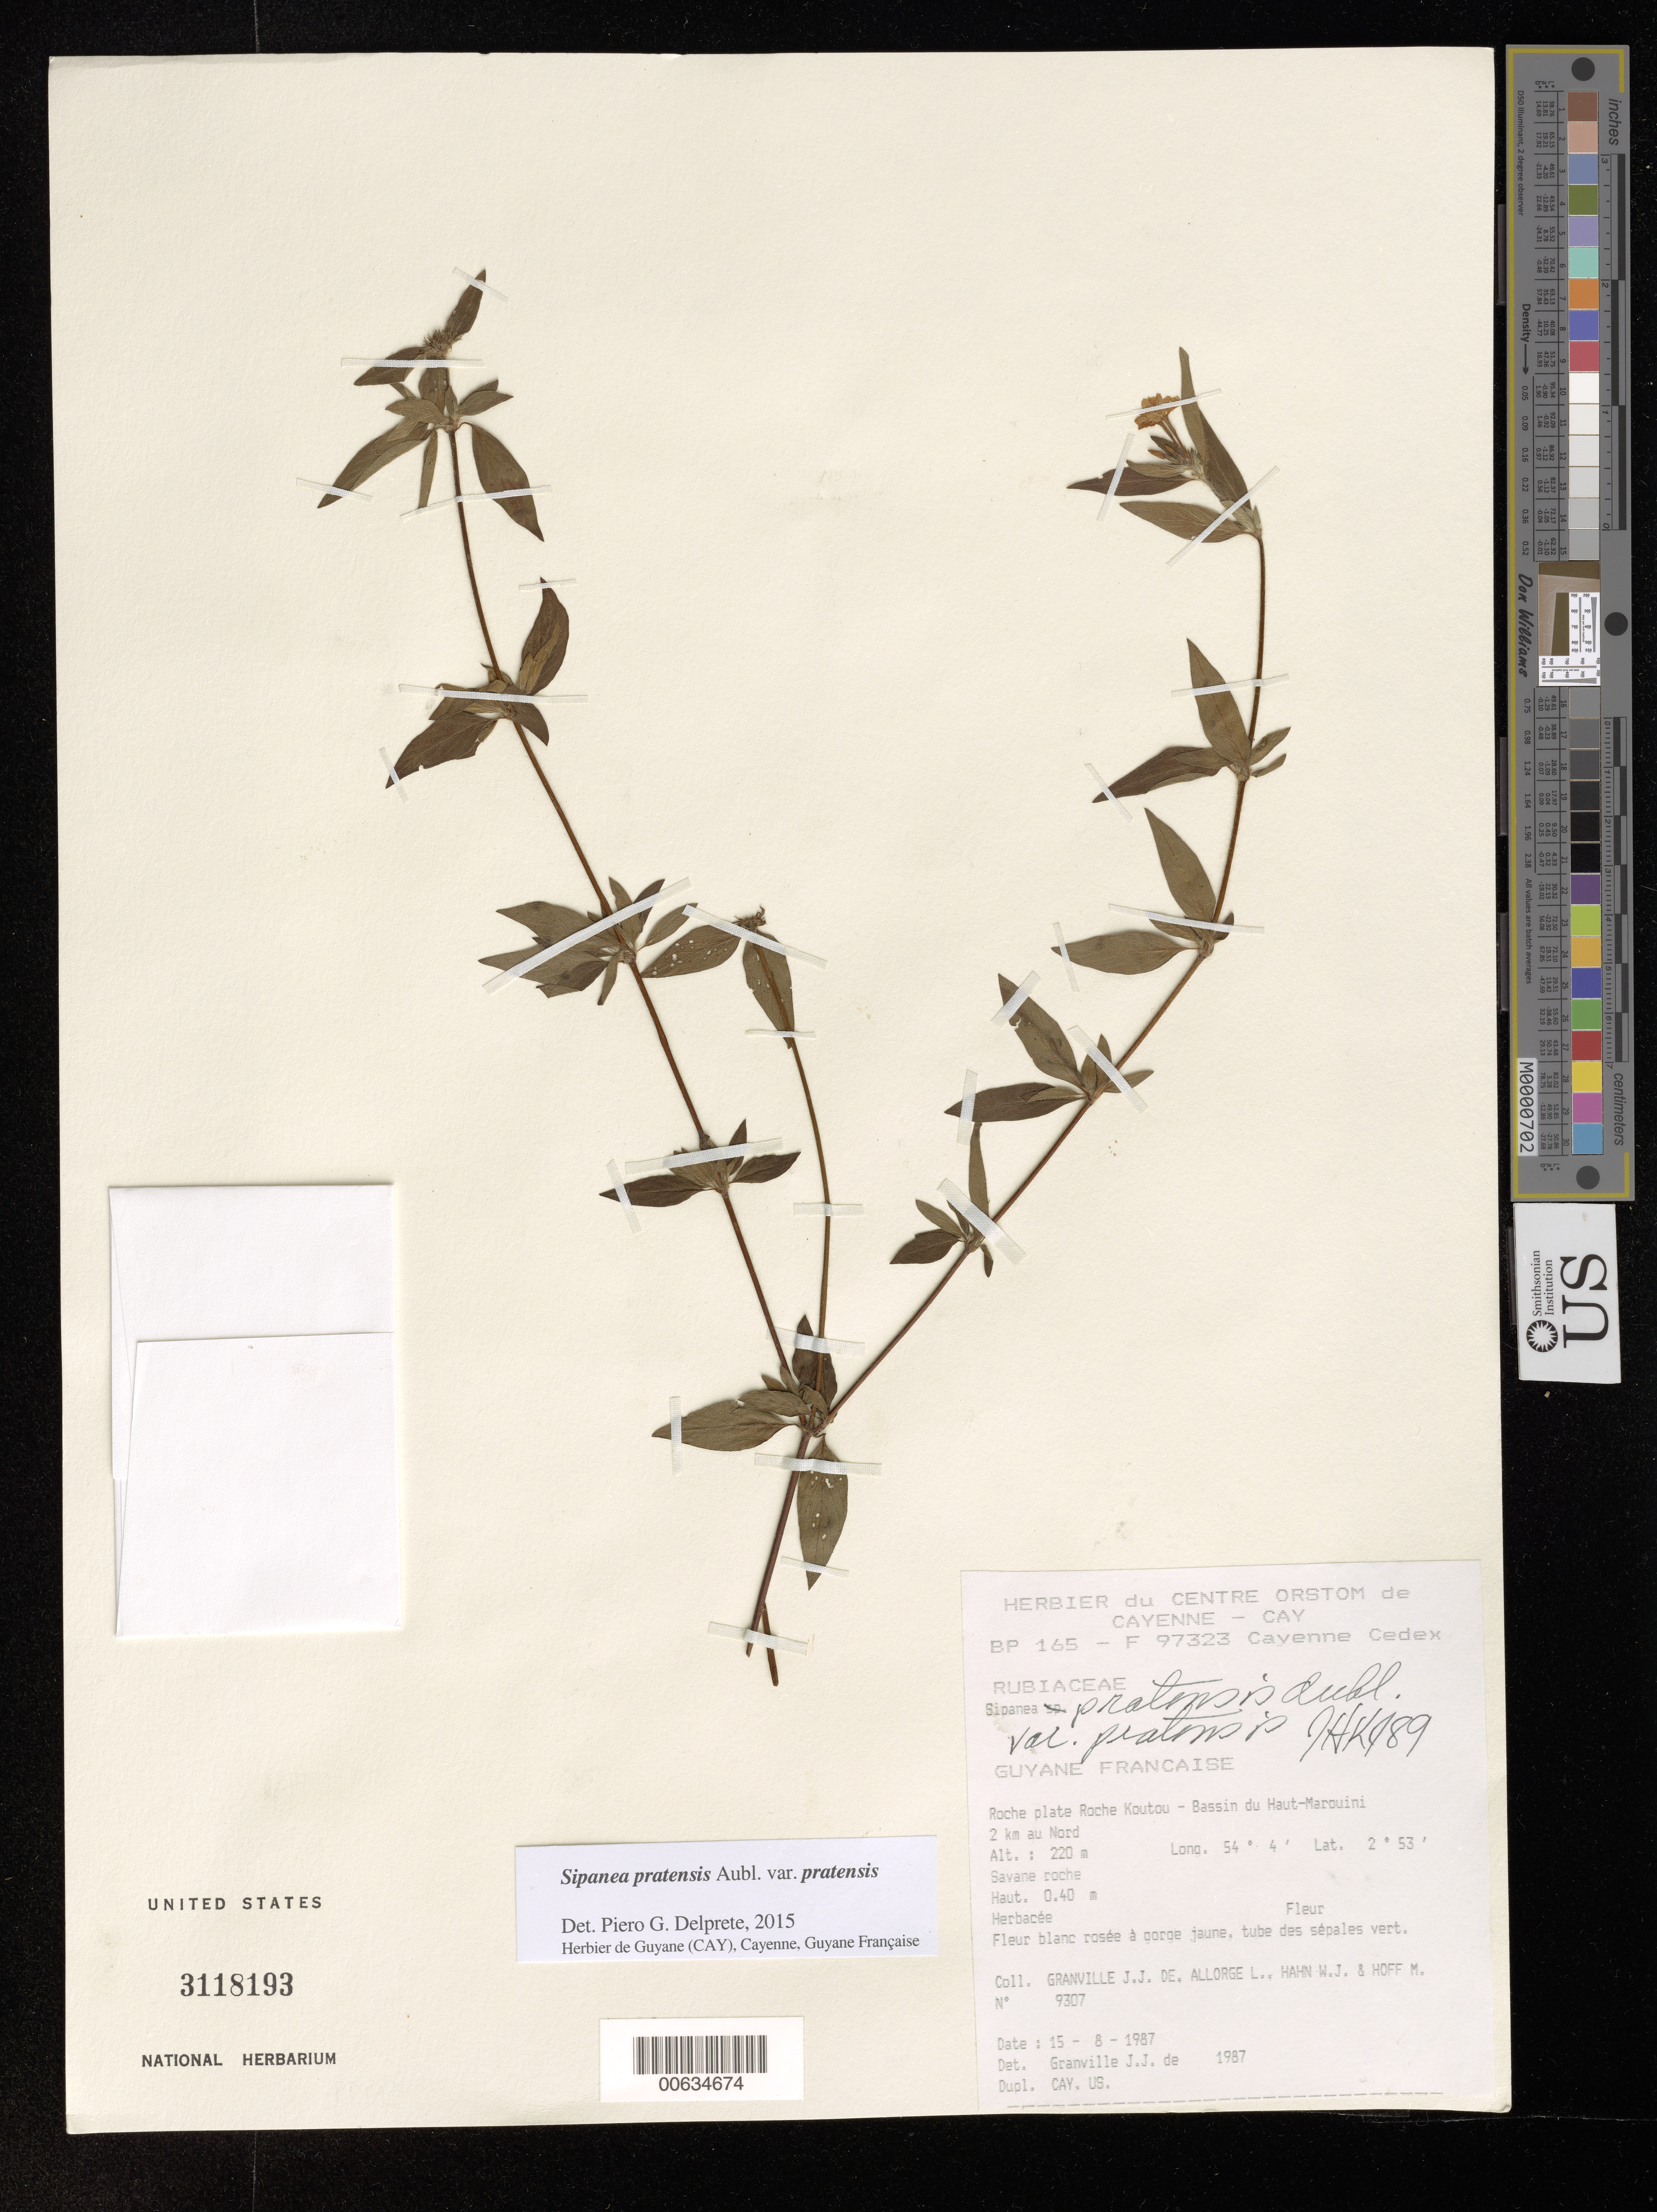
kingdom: Plantae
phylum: Tracheophyta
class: Magnoliopsida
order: Gentianales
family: Rubiaceae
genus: Sipanea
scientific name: Sipanea pratensis var. pratensis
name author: Aubl.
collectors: J.-J. de Granville, L. Allorge, W. J. Hahn & M. Hoff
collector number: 9307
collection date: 1987-08-15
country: French Guiana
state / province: Cayenne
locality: Roche plate Roche Koutou - Bassin du Haut-Marouini 2 km au Nord.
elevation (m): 220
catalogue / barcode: US 3118193